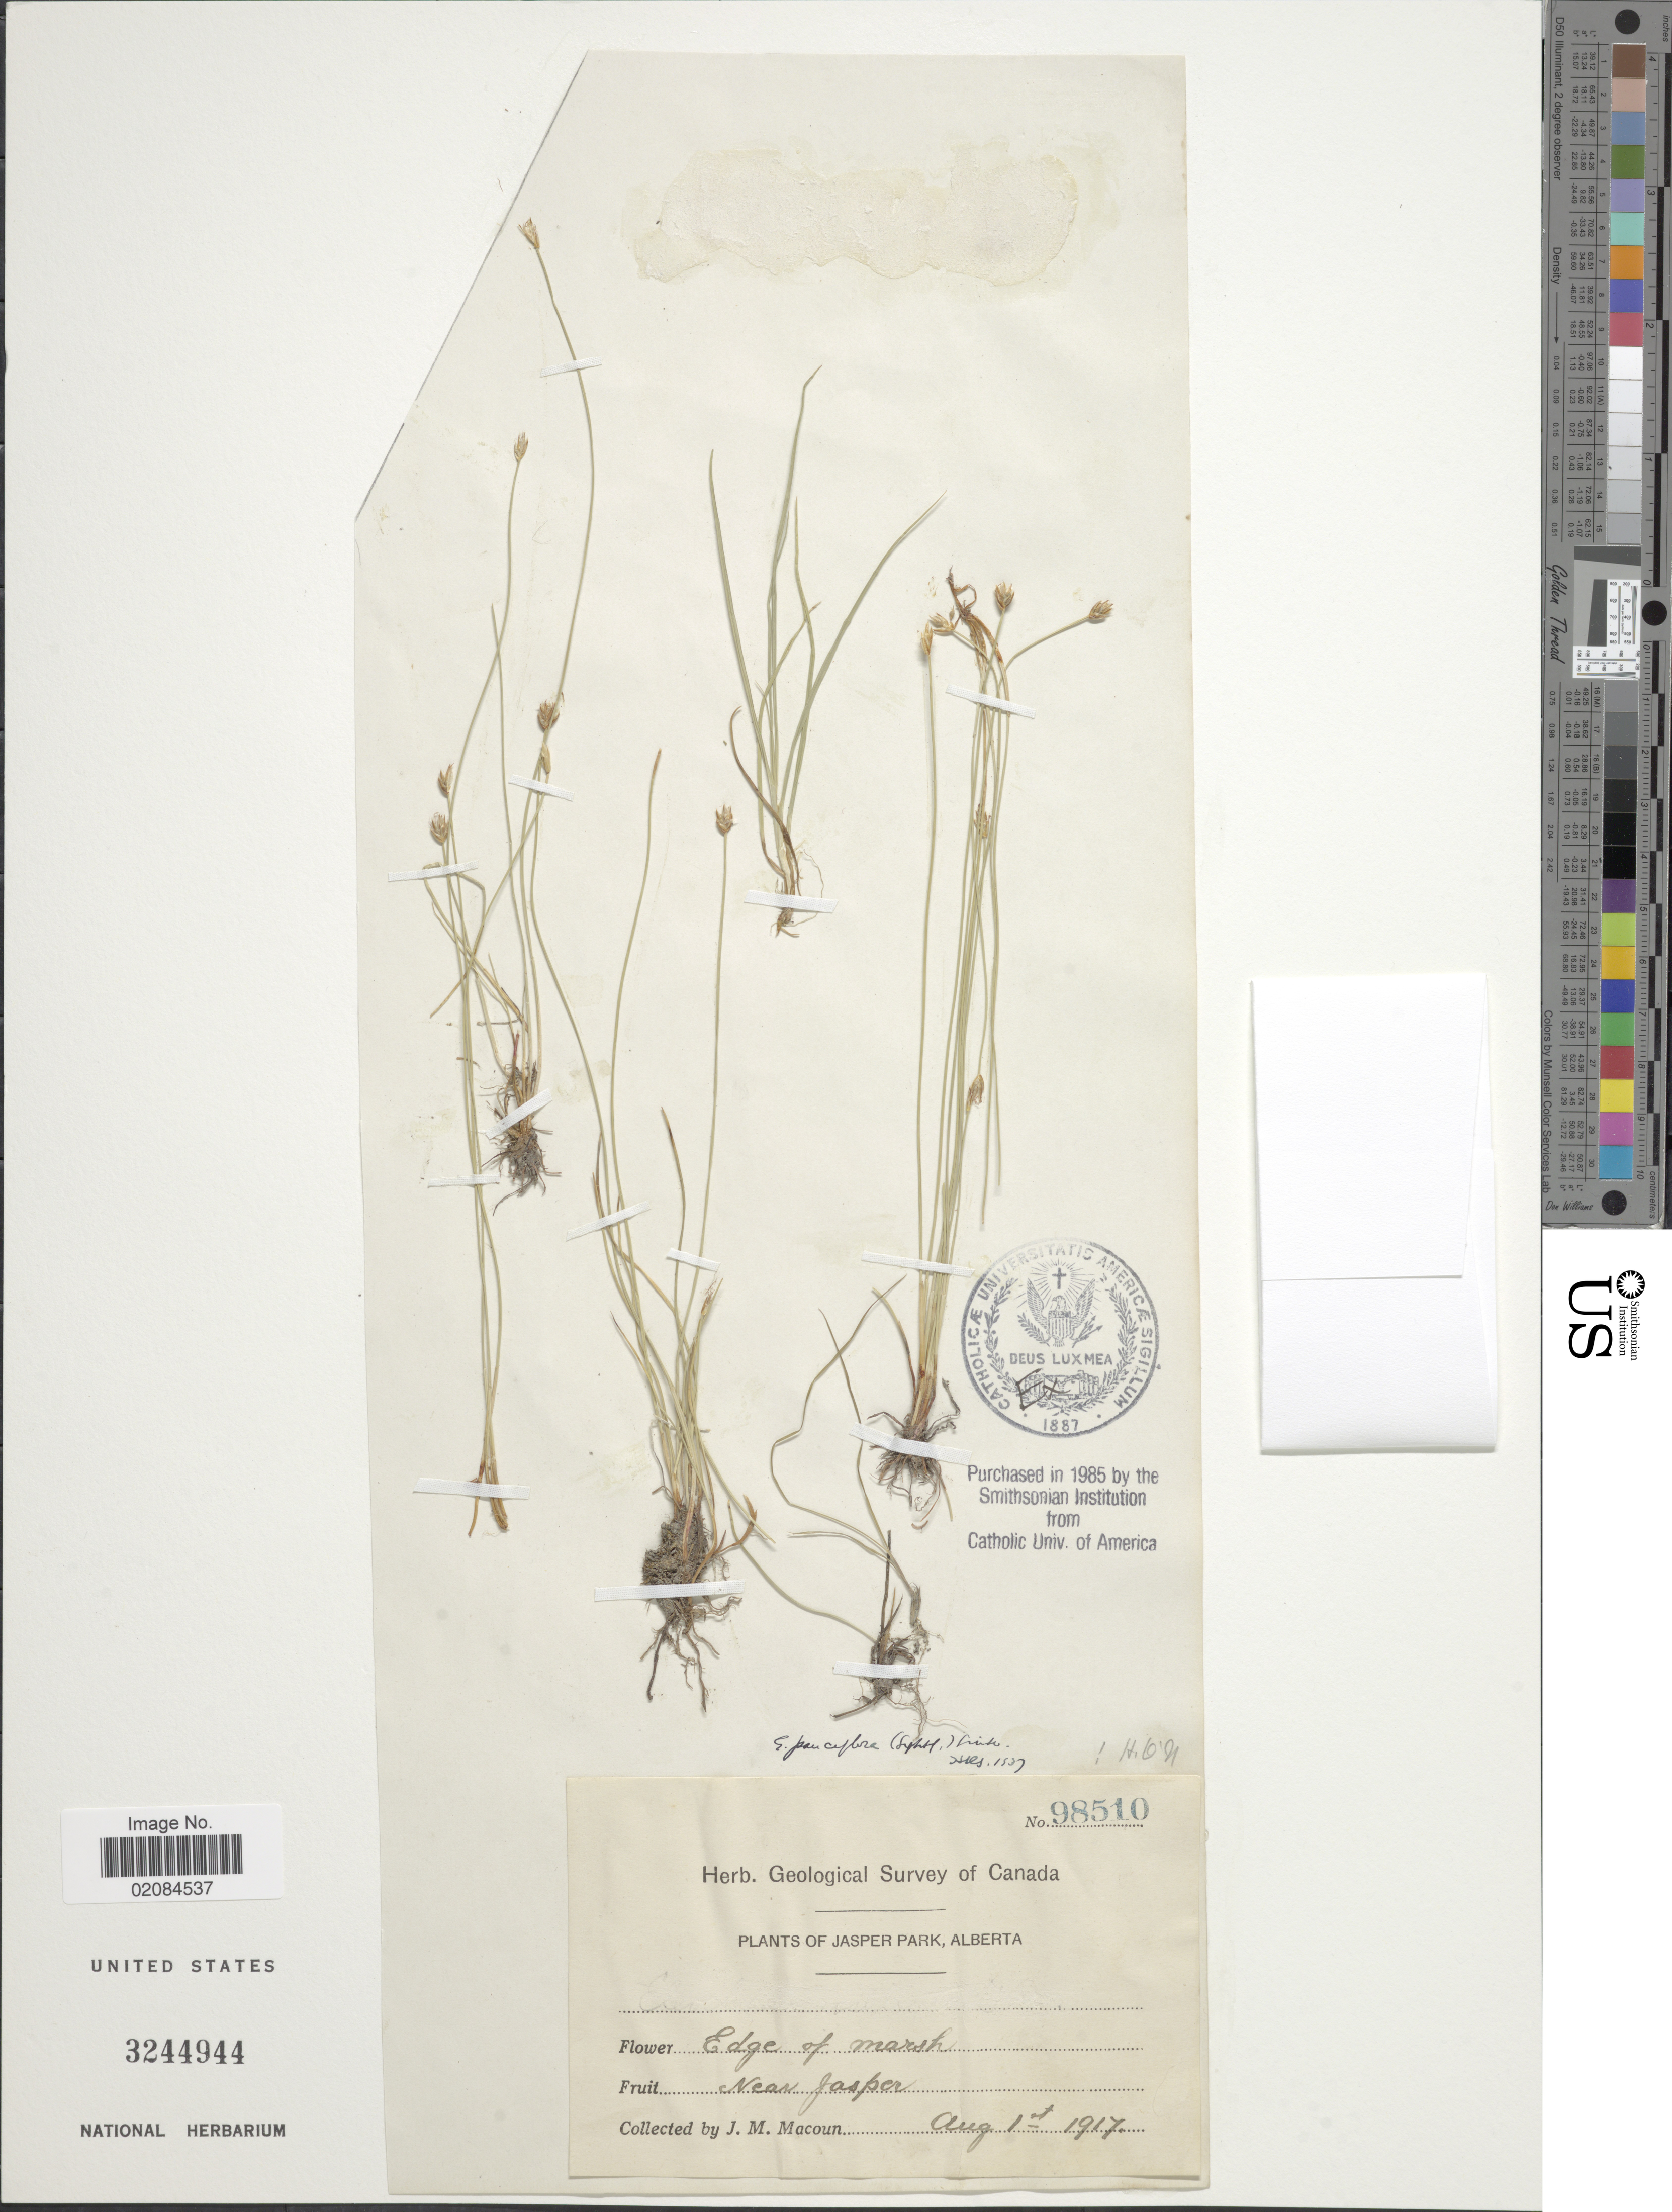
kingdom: Plantae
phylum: Tracheophyta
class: Liliopsida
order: Poales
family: Cyperaceae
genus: Eleocharis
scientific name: Eleocharis quinqueflora subsp. fernaldii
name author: (Svenson) Hultén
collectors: J. Macoun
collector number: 98510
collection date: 1917-08-01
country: Canada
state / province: Alberta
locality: Jasper County, Near Jasper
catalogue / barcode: US 3244944